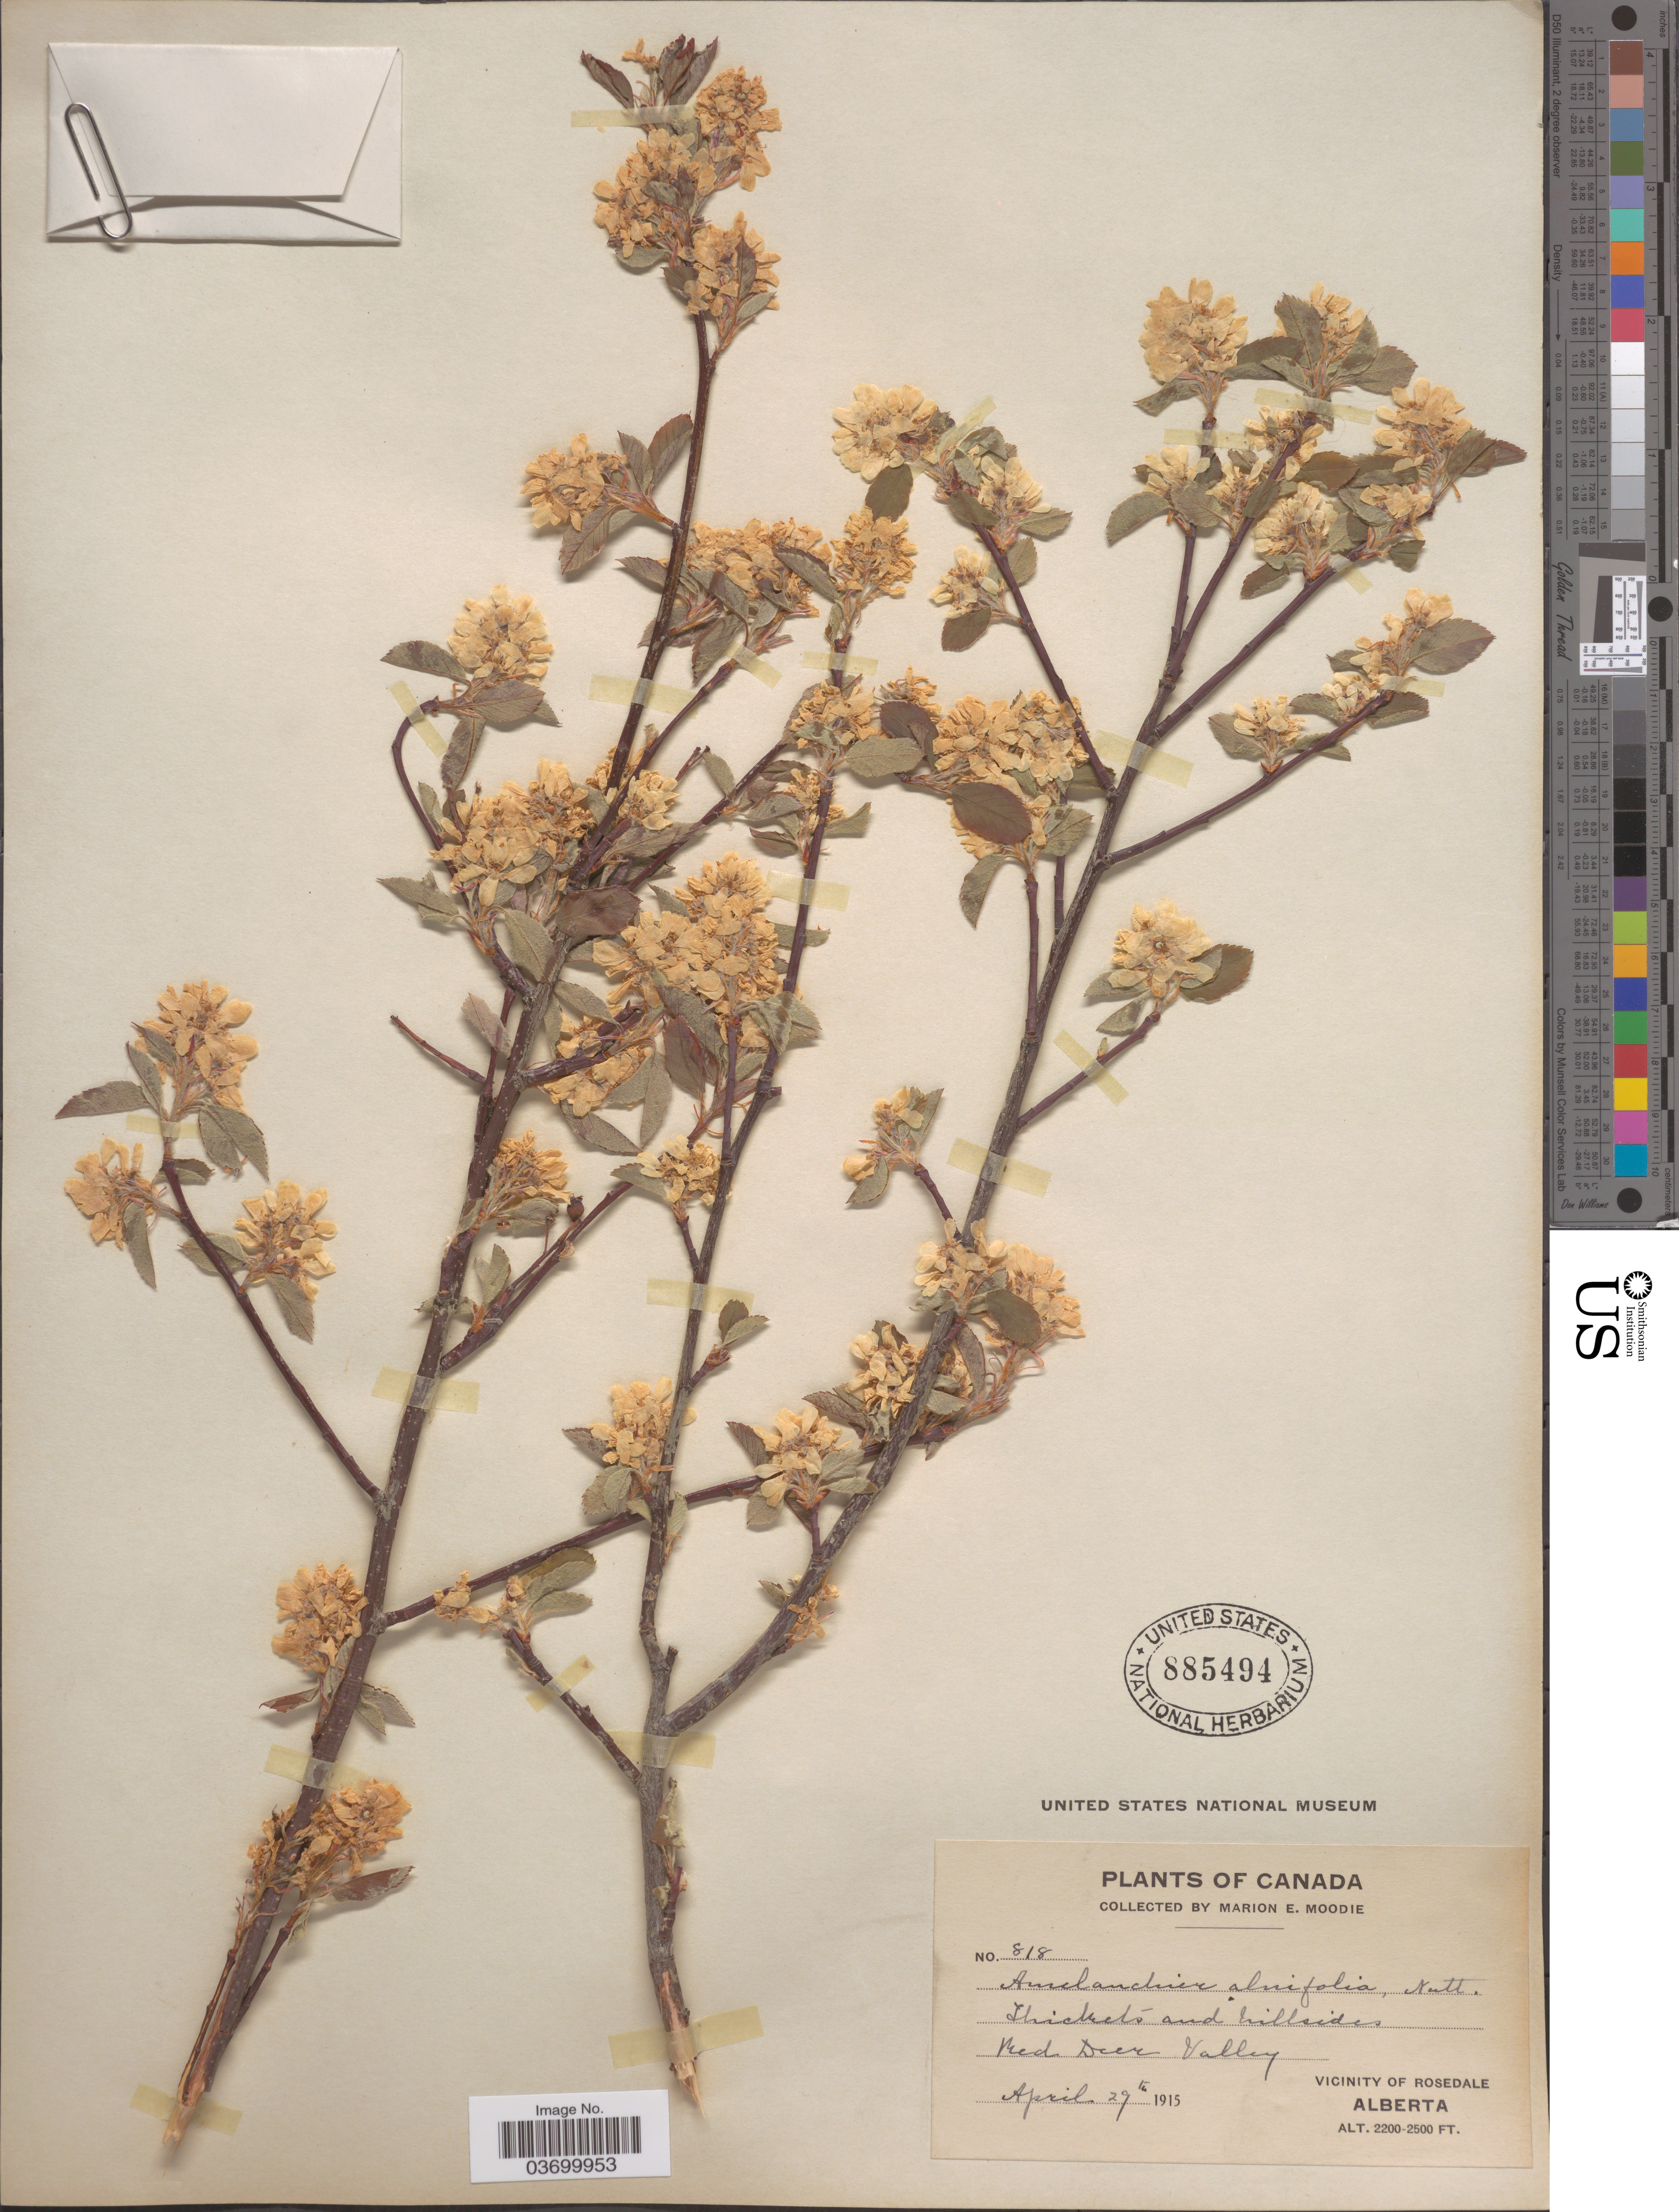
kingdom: Plantae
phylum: Tracheophyta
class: Magnoliopsida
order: Rosales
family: Rosaceae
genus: Amelanchier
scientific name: Amelanchier alnifolia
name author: (Nutt.) Nutt. ex M. Roem.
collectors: M. E. Moodie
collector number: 818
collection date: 1915-04-29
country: Canada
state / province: Alberta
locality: Thickets and hillsides. Red Deer Valley. Vicinity of Rosedale.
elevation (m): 671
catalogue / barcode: US 885494